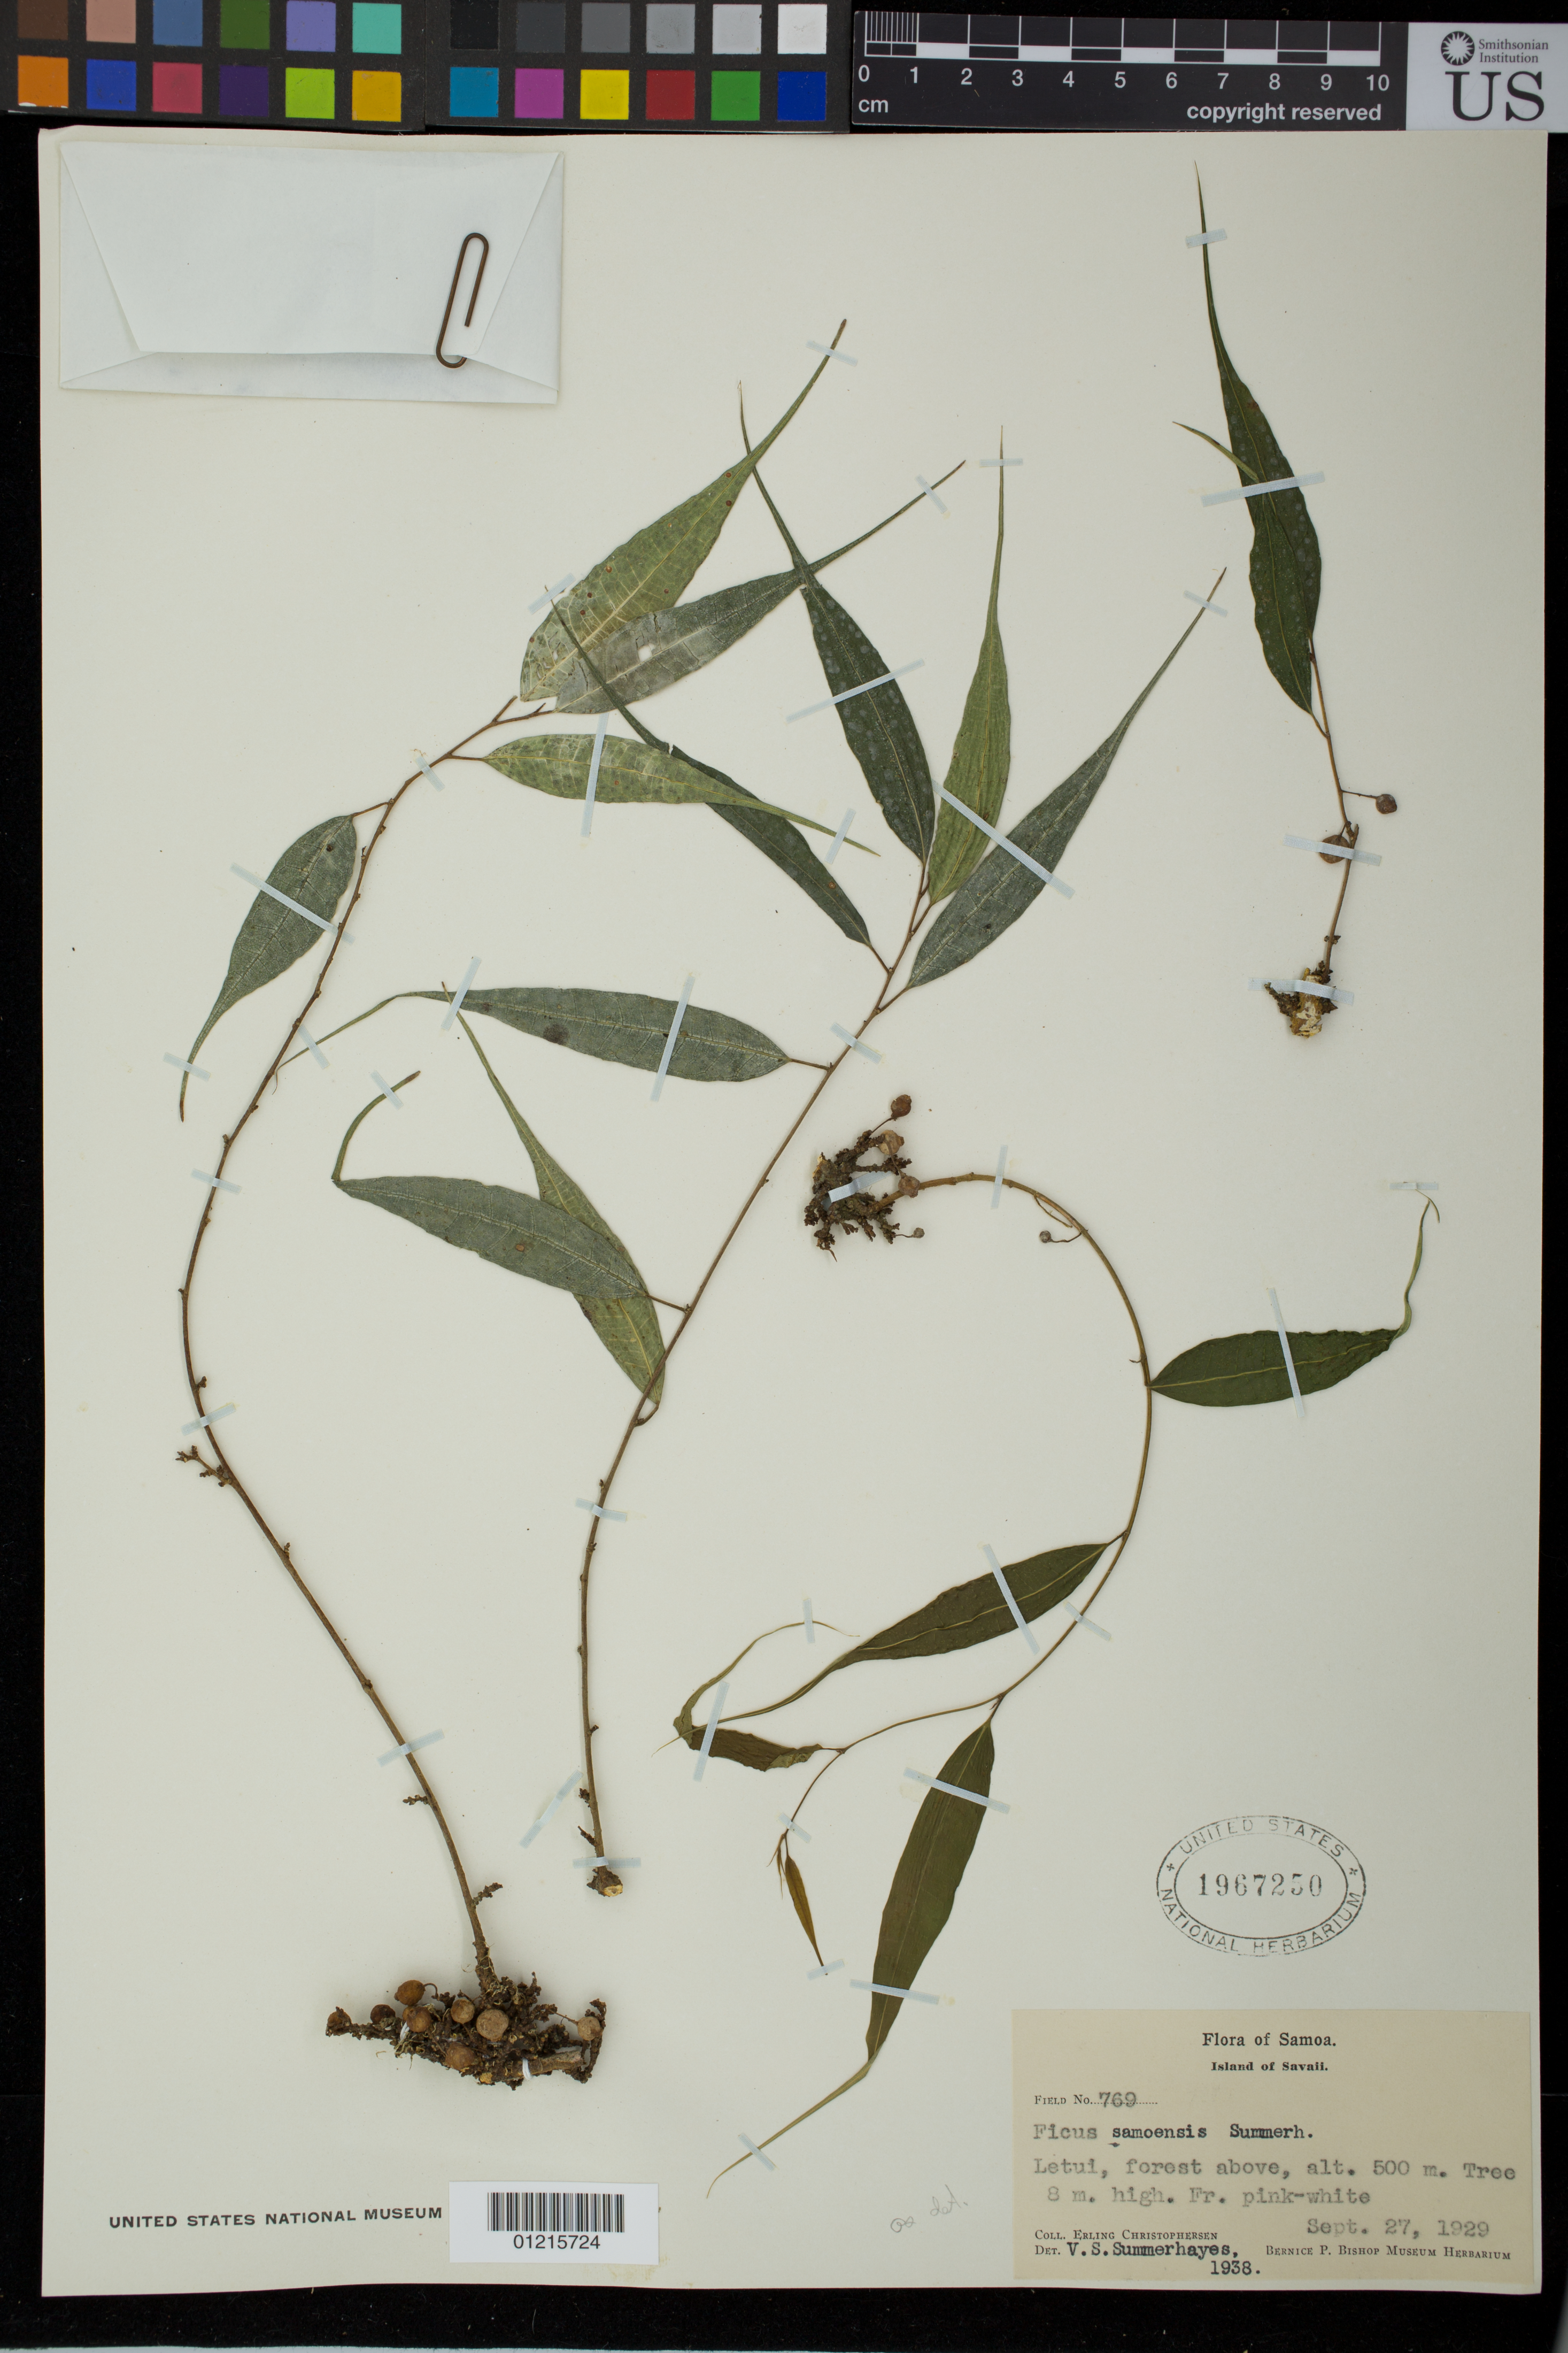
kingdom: Plantae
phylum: Tracheophyta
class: Magnoliopsida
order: Rosales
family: Moraceae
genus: Ficus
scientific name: Ficus samoensis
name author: Summerh.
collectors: V. S. Summerhayes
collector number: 769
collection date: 1929-09-27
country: Samoa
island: Savai'i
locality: Abobe Letui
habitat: Forest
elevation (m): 500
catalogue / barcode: US 1967250